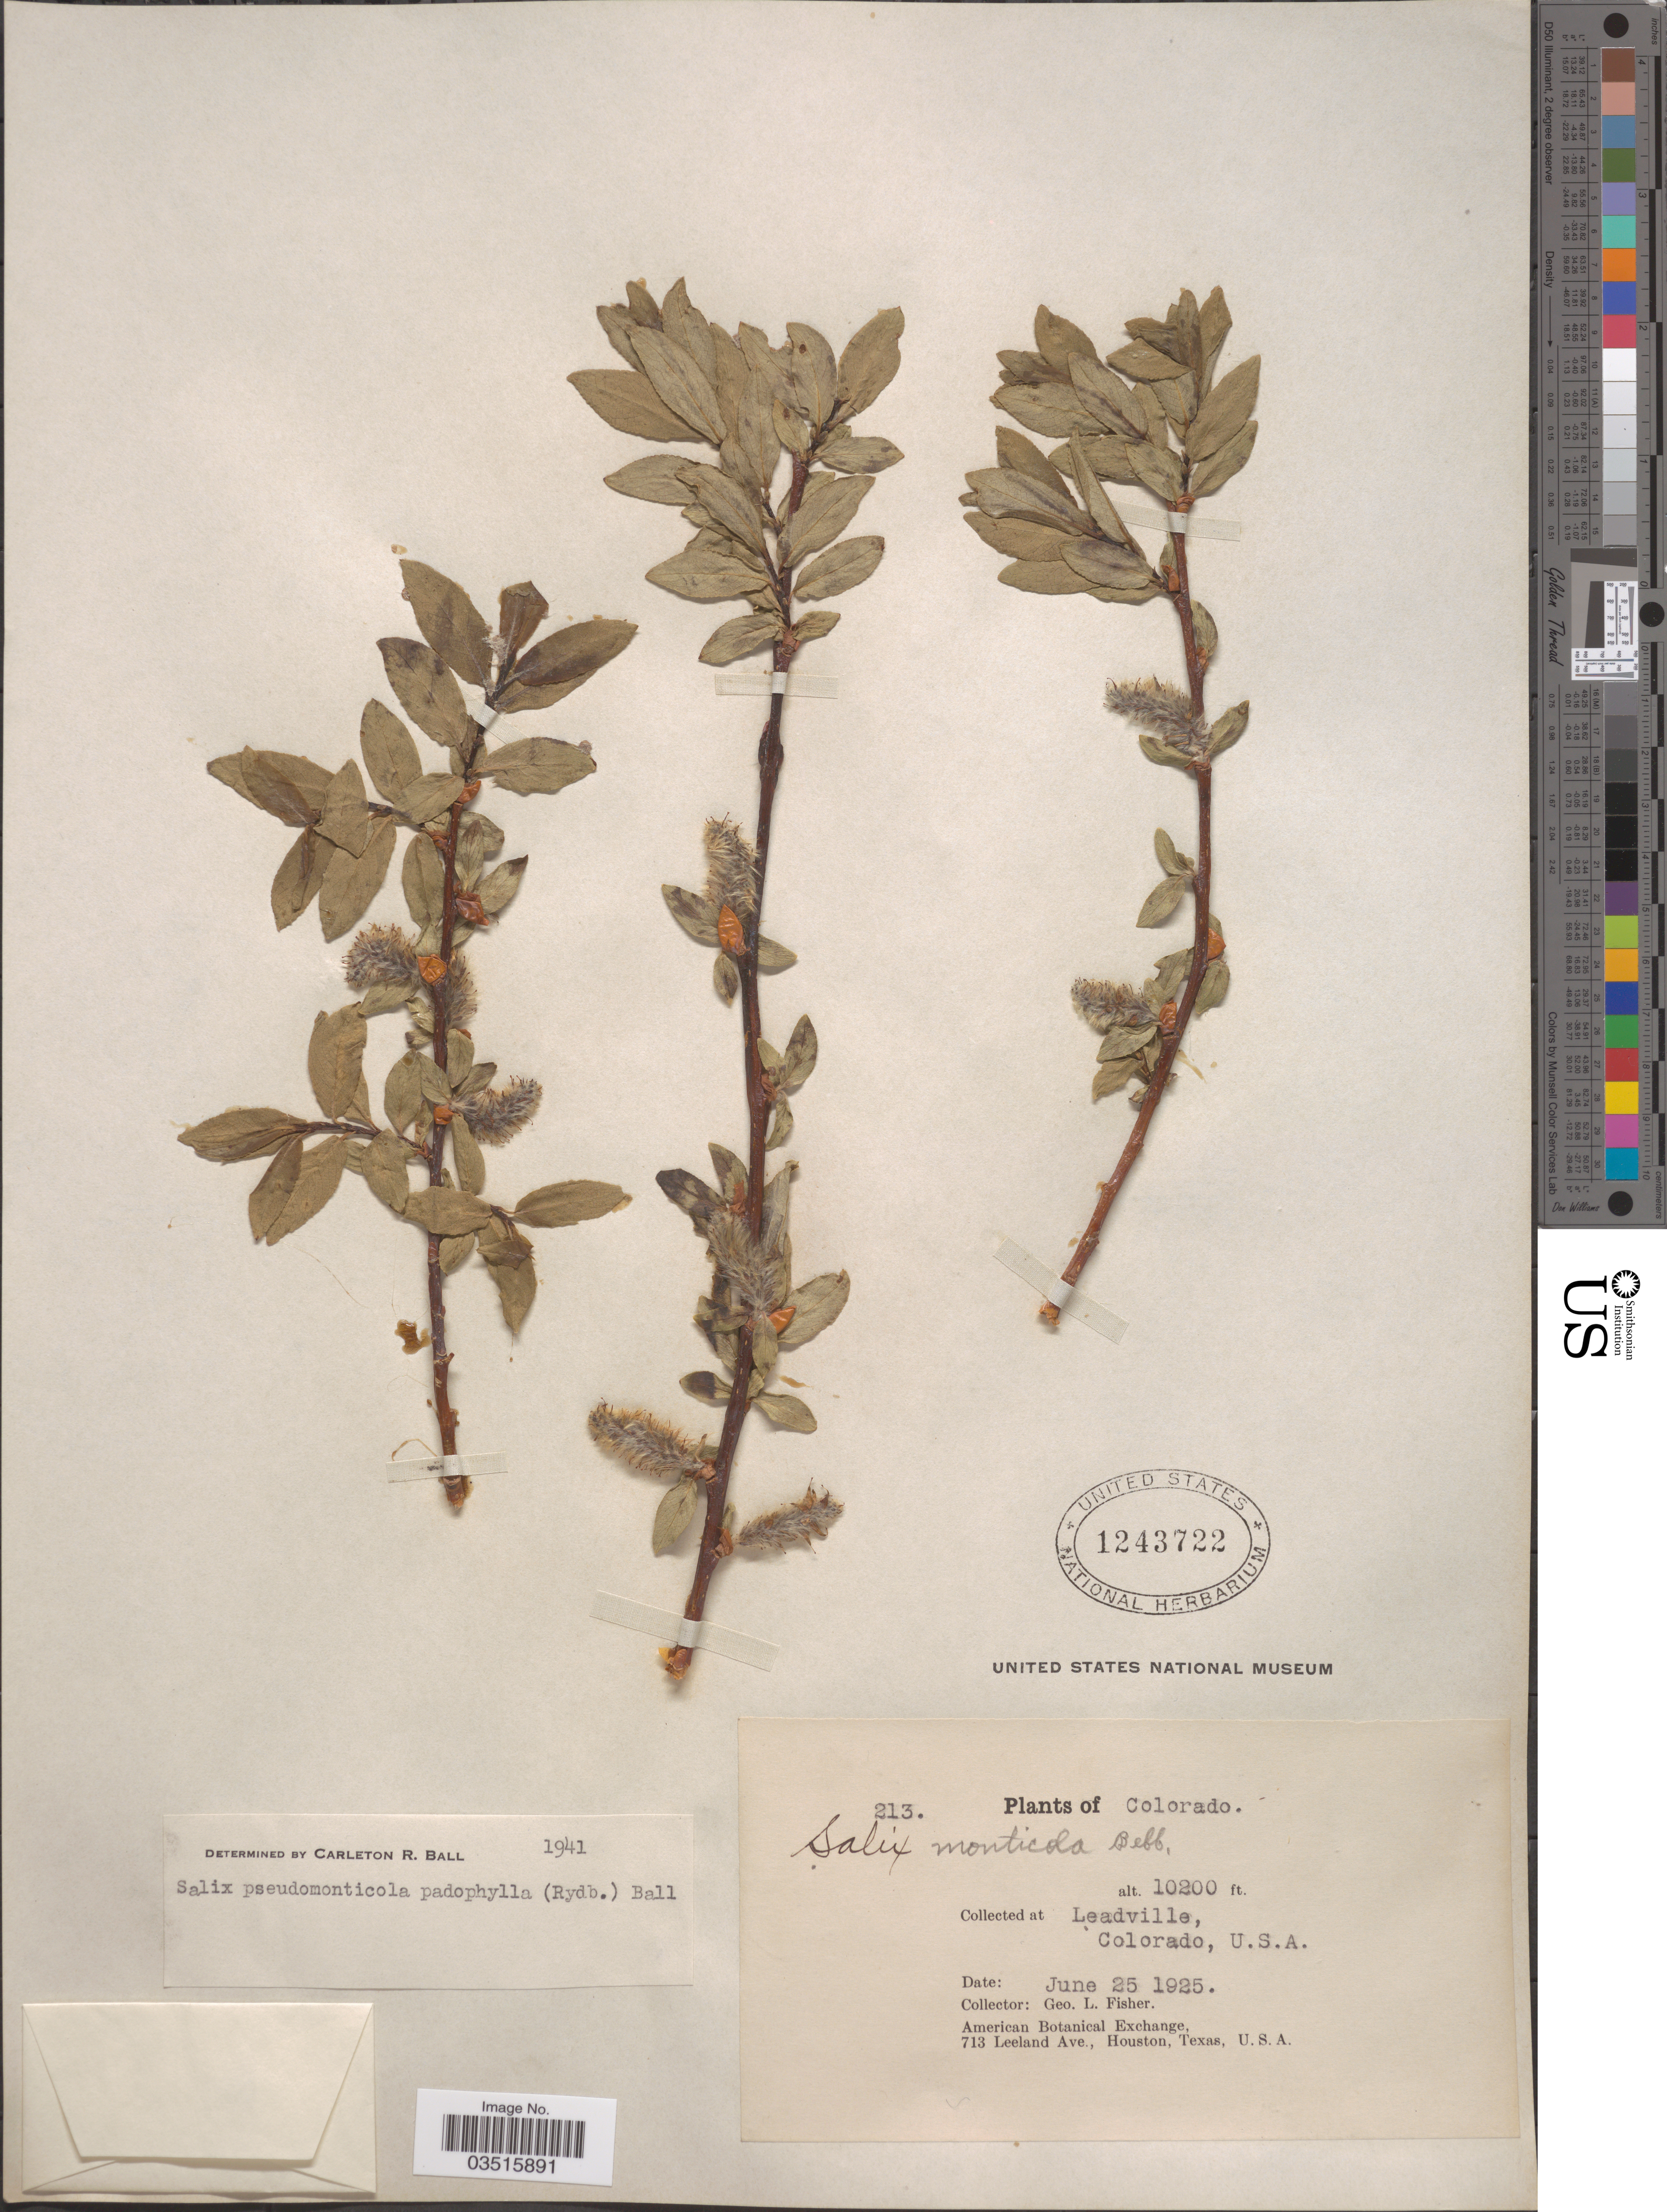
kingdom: Plantae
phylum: Tracheophyta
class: Magnoliopsida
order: Malpighiales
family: Salicaceae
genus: Salix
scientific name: Salix monticola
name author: Bebb.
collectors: G. L. Fisher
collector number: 213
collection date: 1925-06-25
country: United States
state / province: Colorado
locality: At Leadville.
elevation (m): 3109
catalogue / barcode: US 1243722